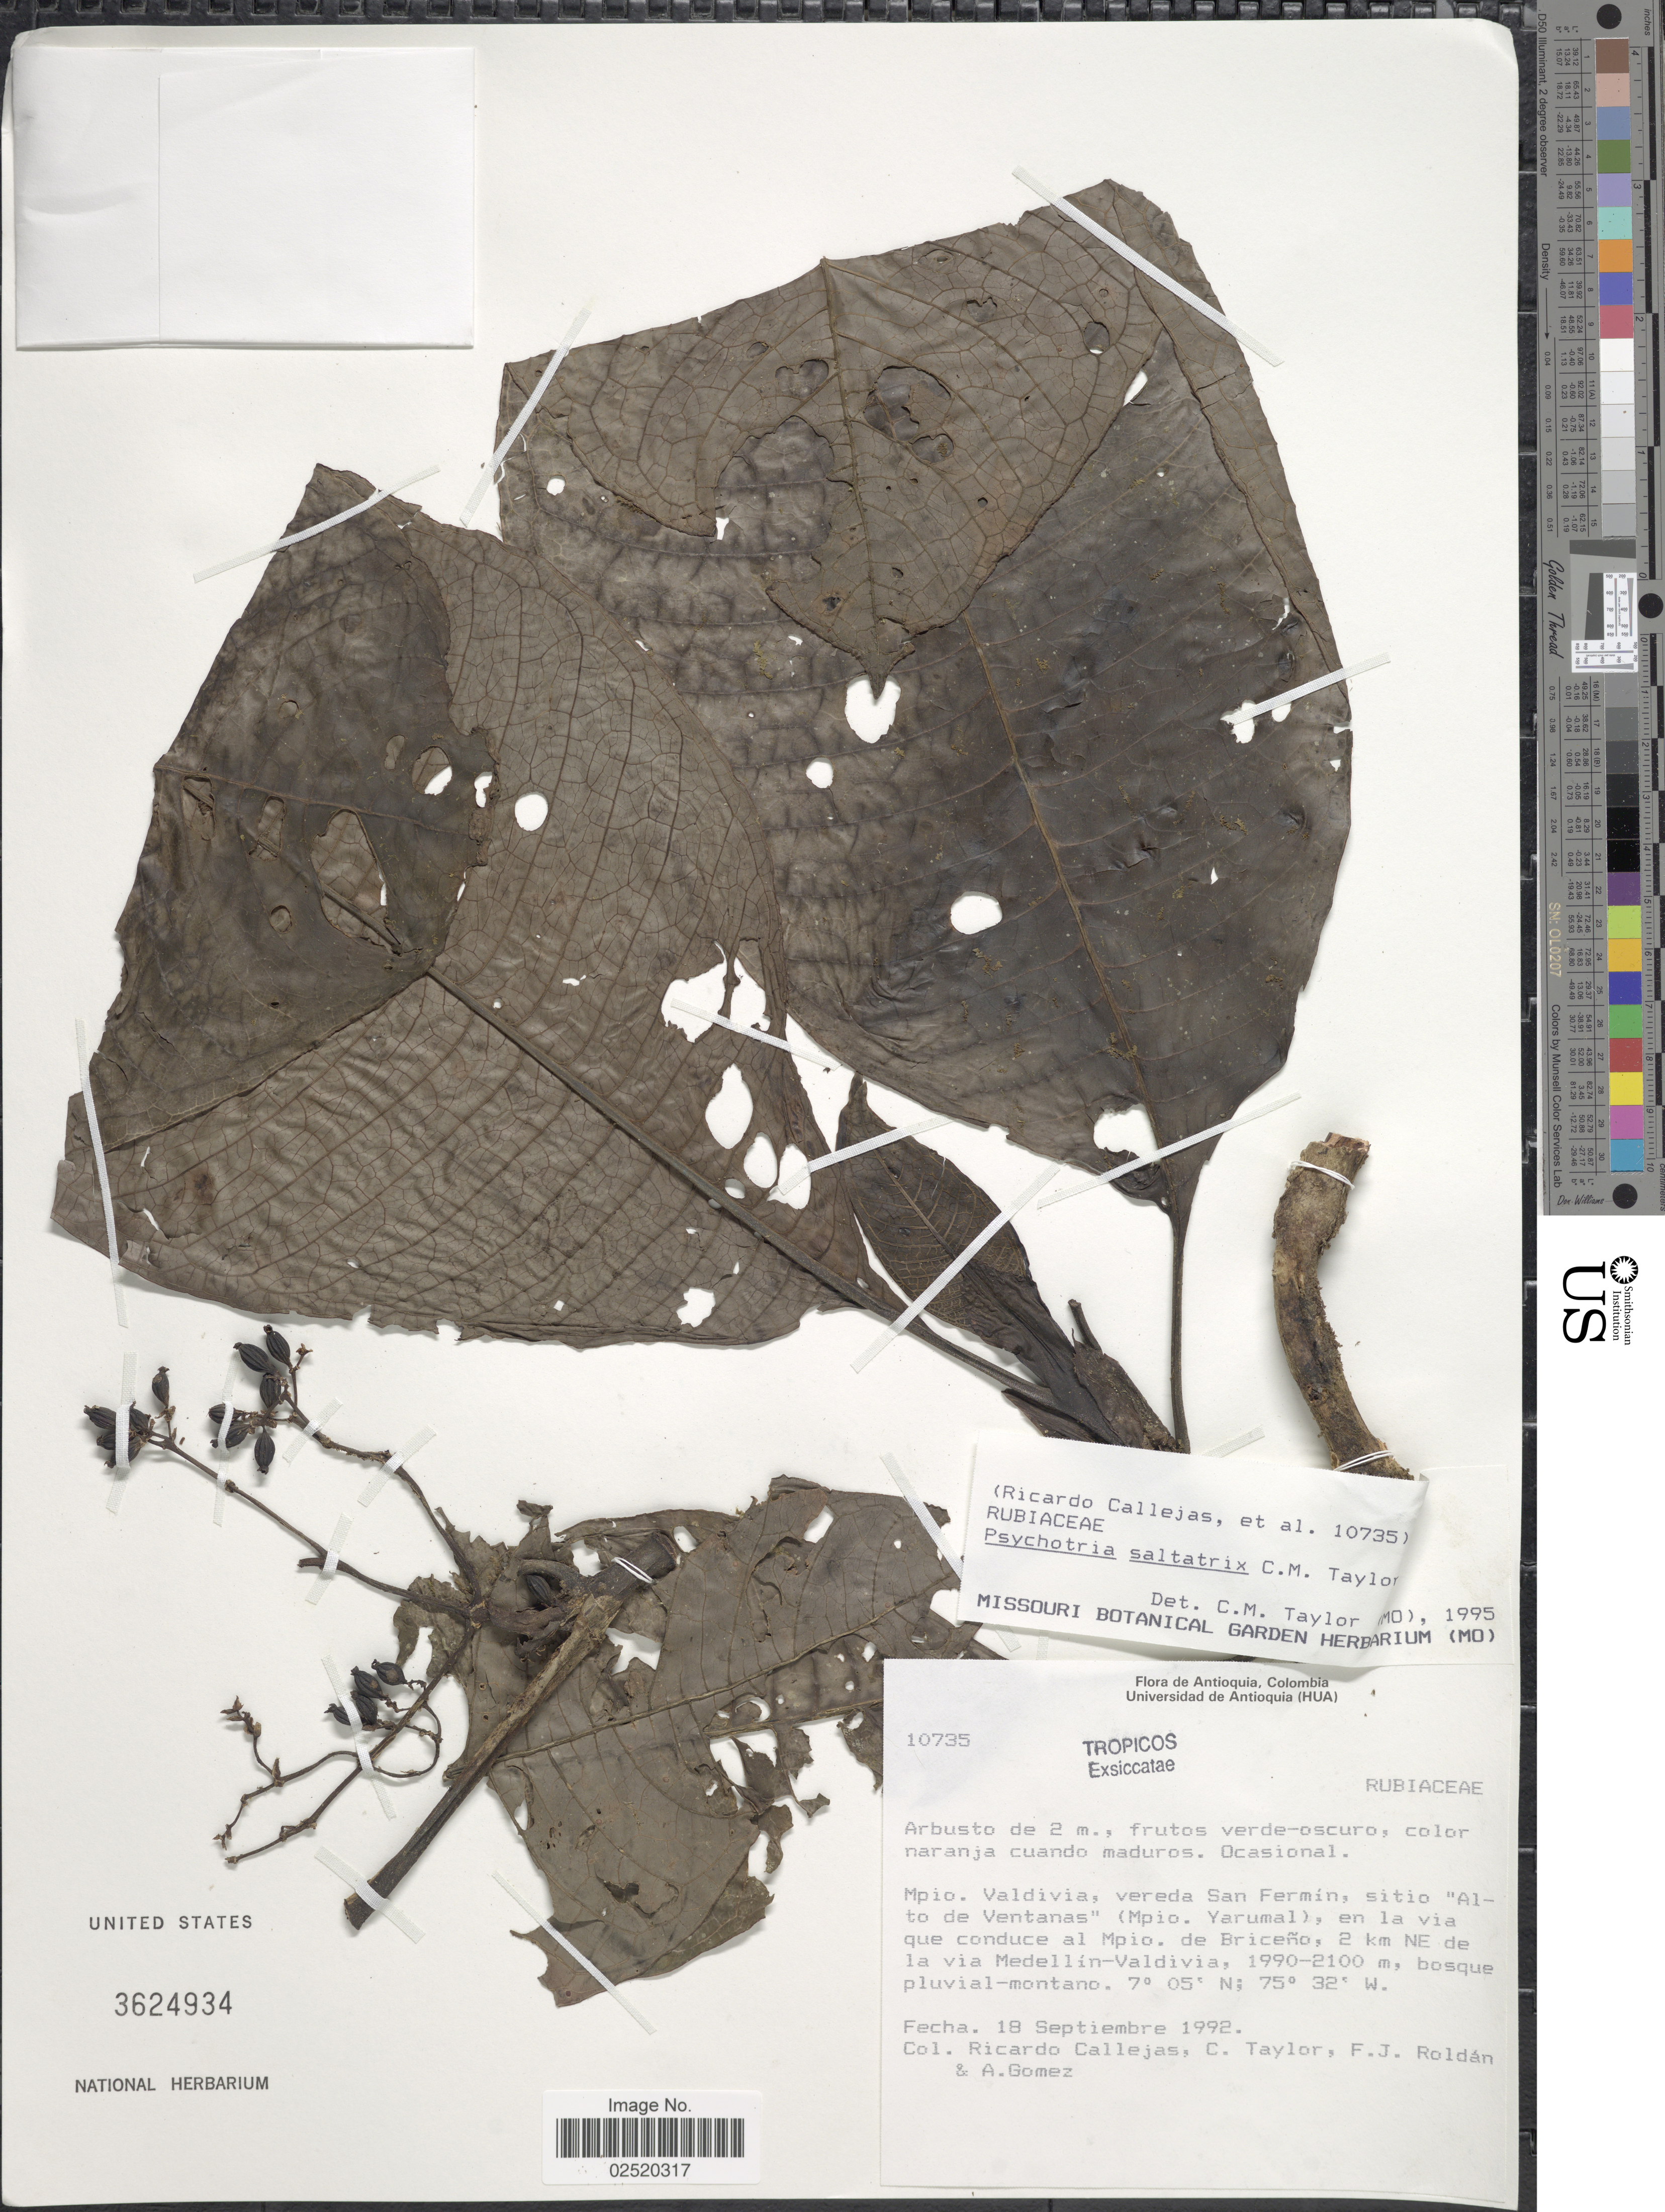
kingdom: Plantae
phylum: Tracheophyta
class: Magnoliopsida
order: Gentianales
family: Rubiaceae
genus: Psychotria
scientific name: Psychotria saltatrix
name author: C.M. Taylor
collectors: R. Callejas, C. Taylor, F. J. Roldán & A. Gomez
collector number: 10735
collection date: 1992-09-18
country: Colombia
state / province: Antioquia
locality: Mpio, Valdivia, vereda San Fermin, sitio Alto de Ventanas (Mpio. Yarumal), en la via que conduce al Mpio. de Briceno, 2 km NE de la via Medellin-Valdivia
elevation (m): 1990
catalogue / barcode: US 3624934